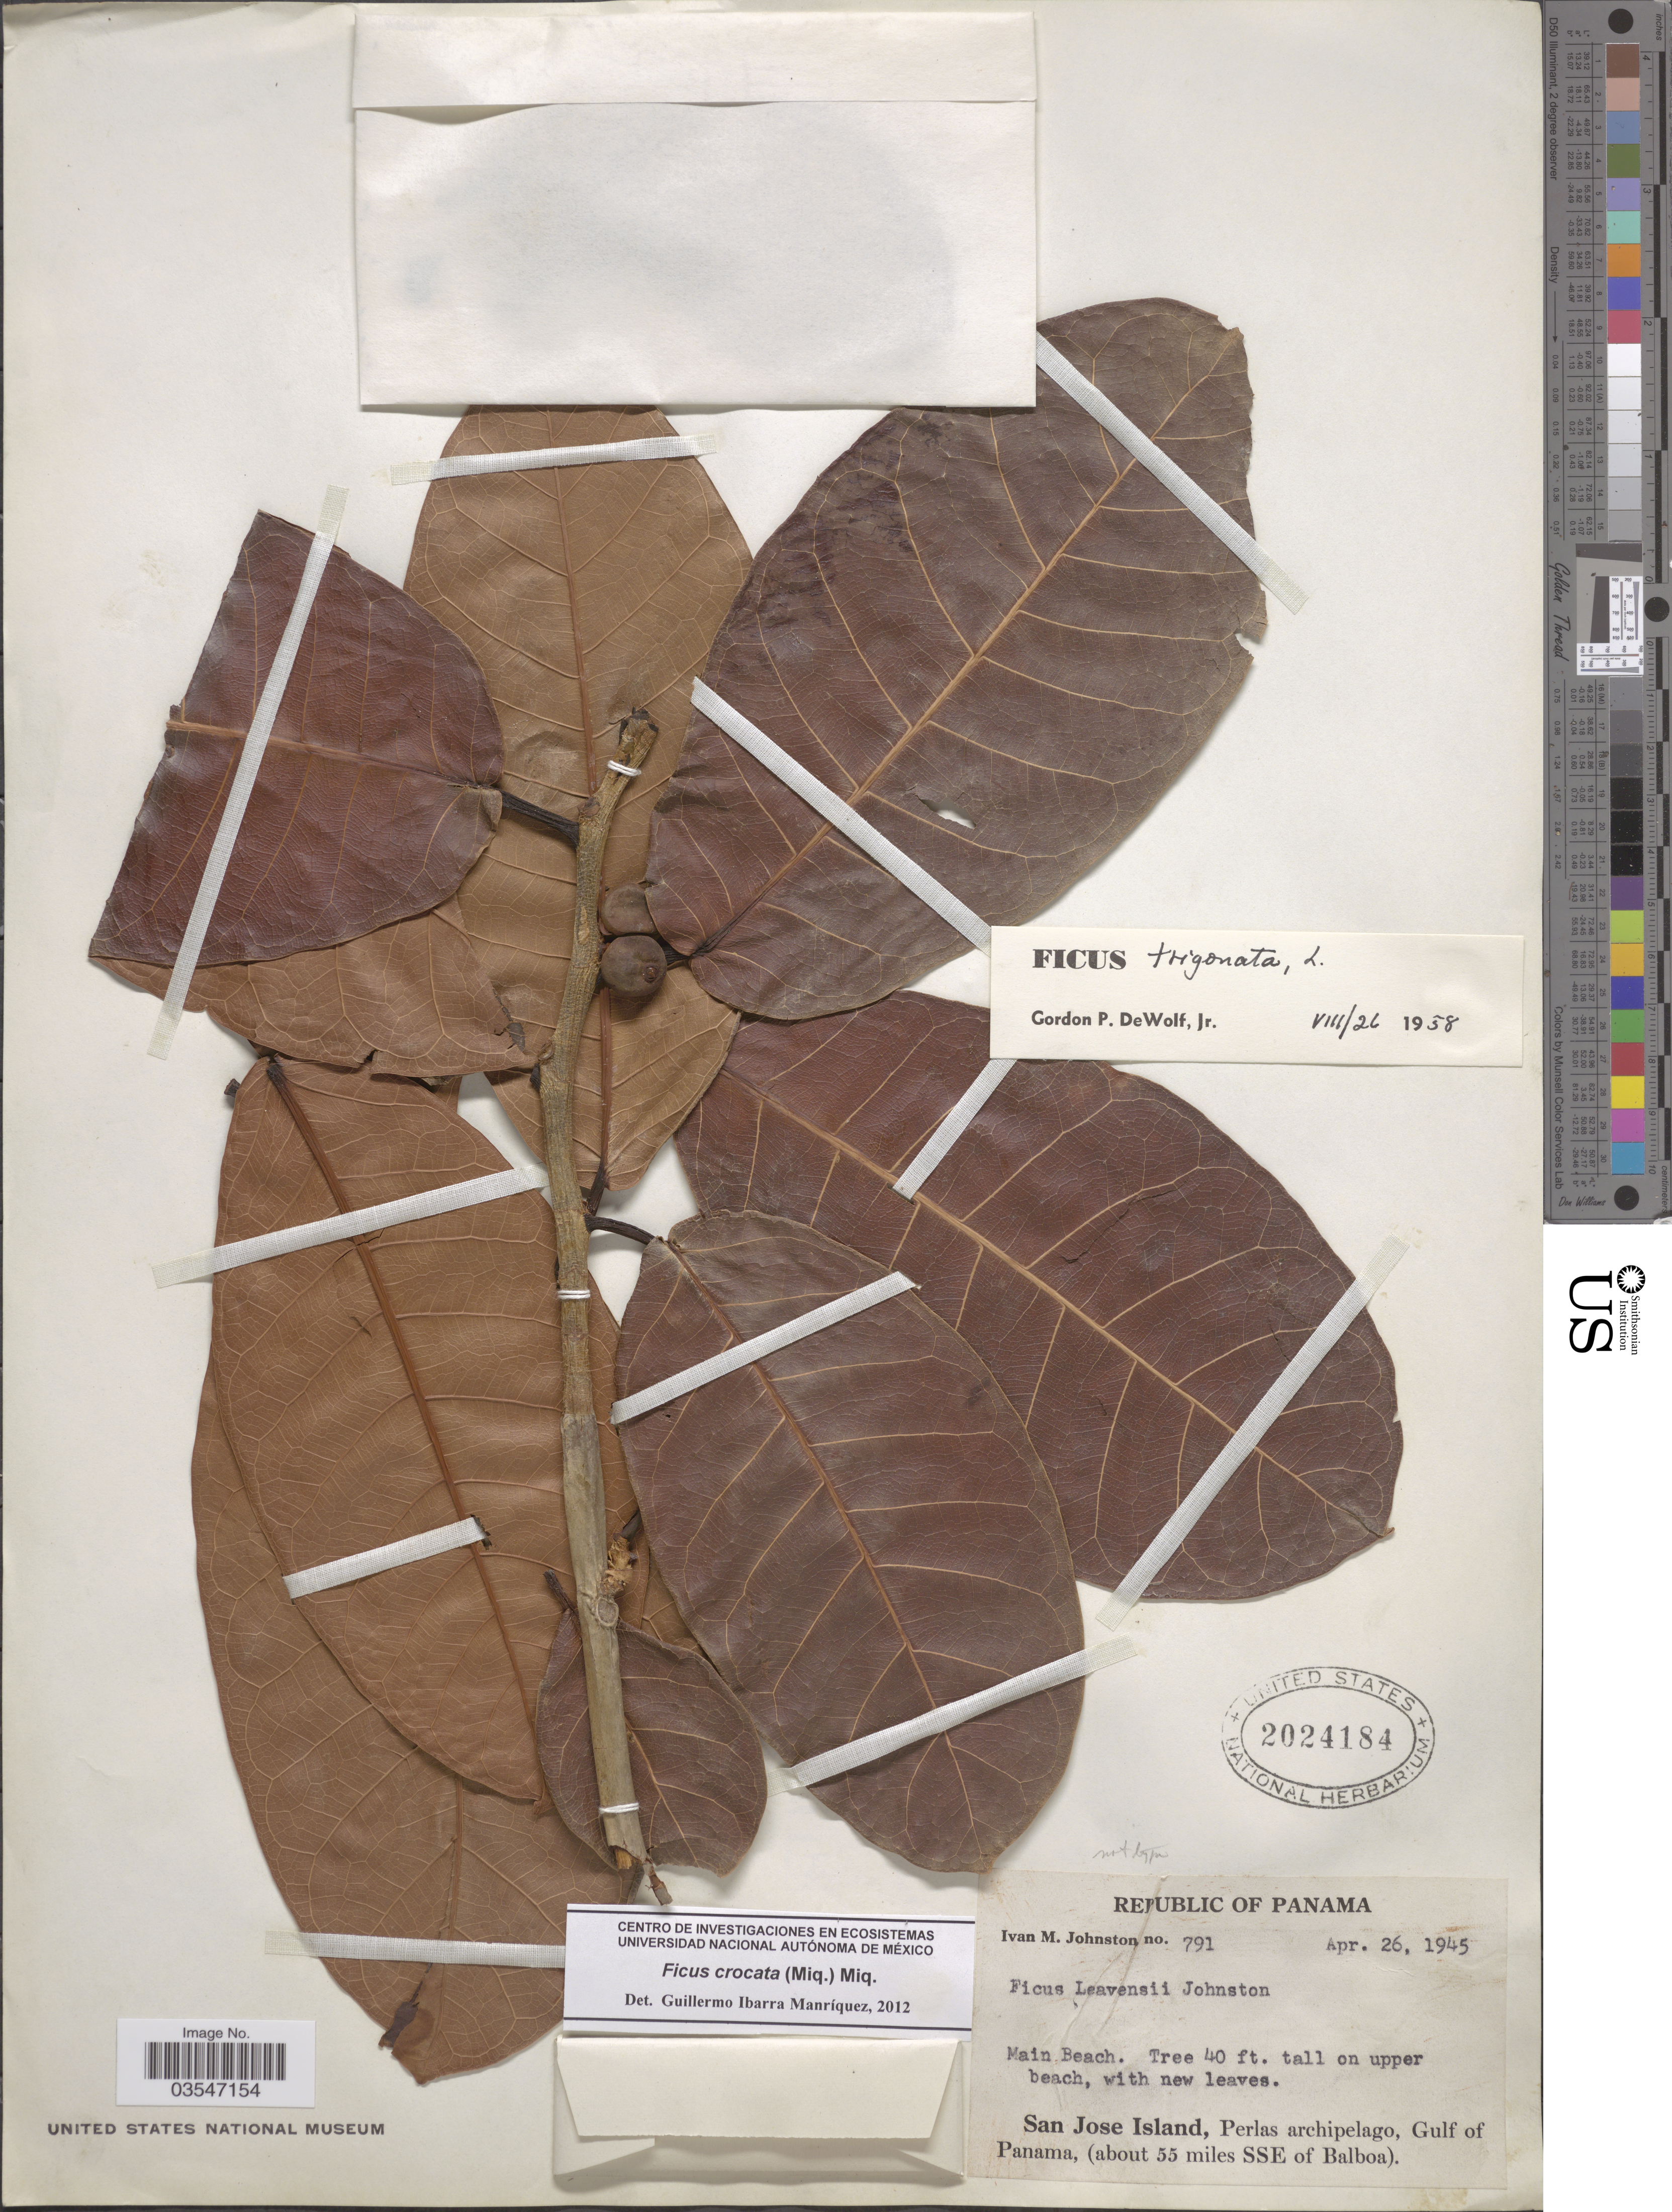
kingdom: Plantae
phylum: Tracheophyta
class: Magnoliopsida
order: Rosales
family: Moraceae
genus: Ficus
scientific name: Ficus crocata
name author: (Miq.) Miq.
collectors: I.M. Johnston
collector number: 791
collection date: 1945-04-26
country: Panama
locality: Main Beach. San Jose Island, Perlas archipelago, Gulf of Panama, (about 55 miles SSE of Balboa).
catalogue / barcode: US 2024184